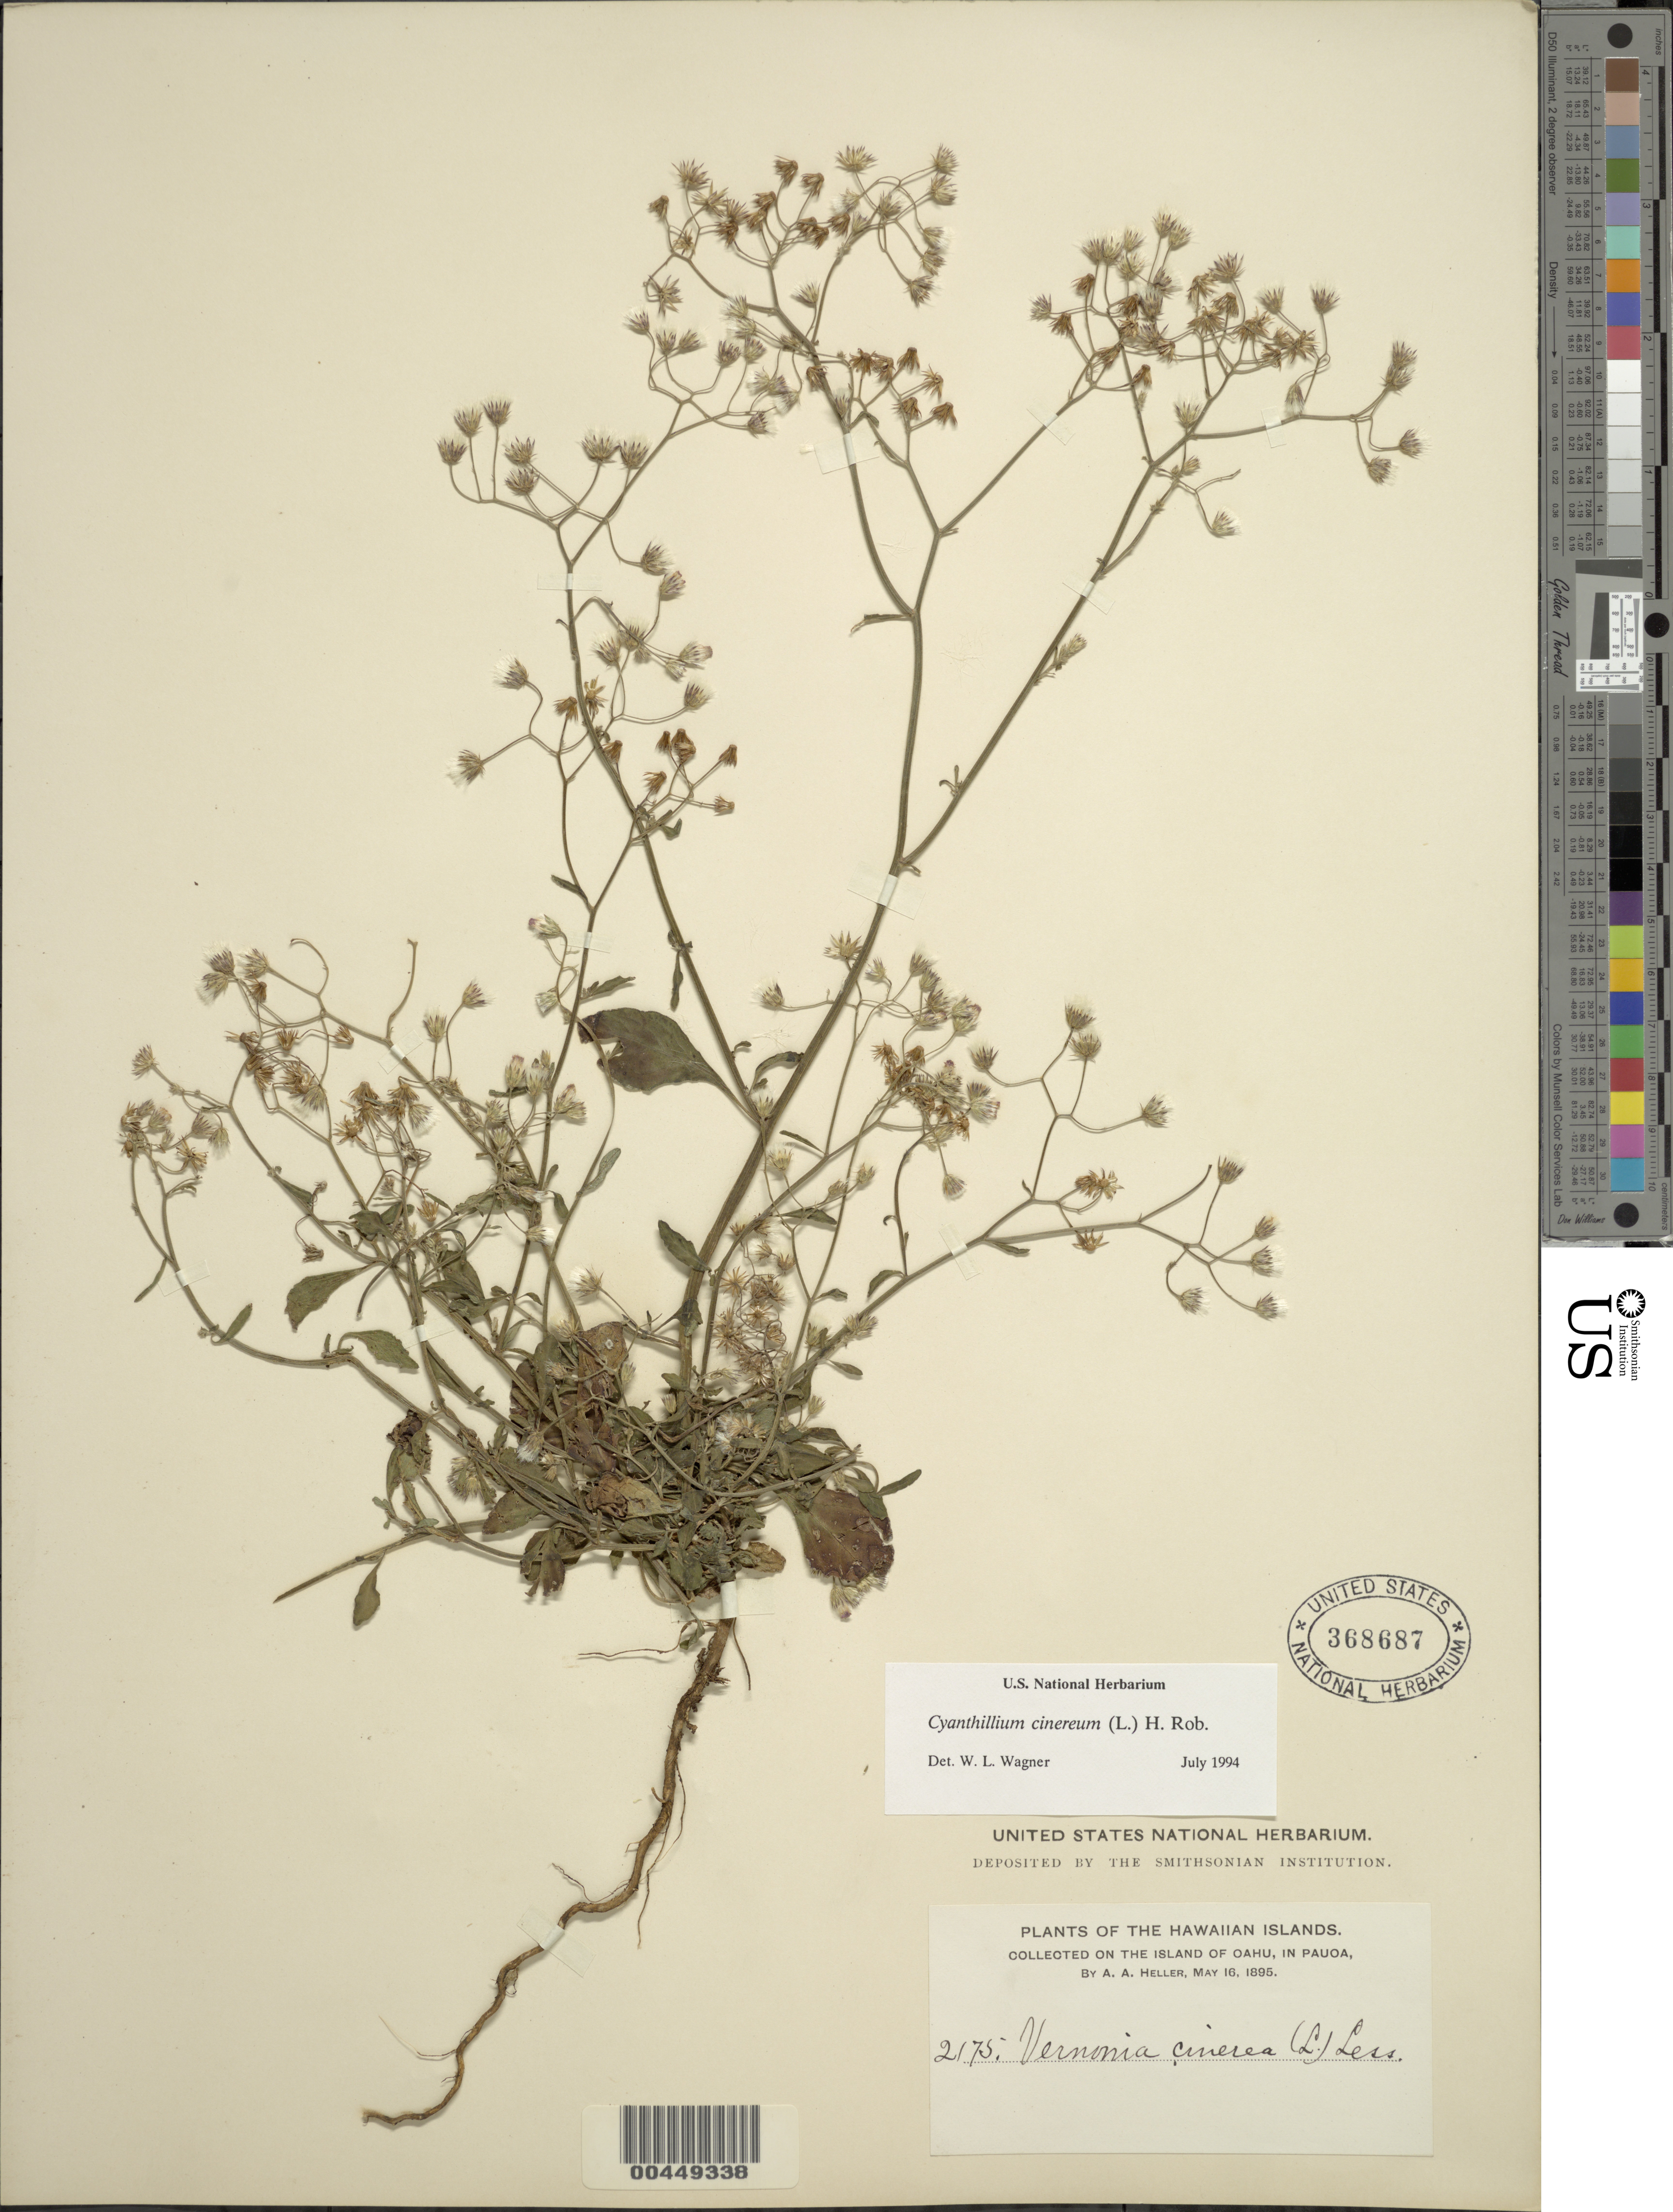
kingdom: Plantae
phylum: Tracheophyta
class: Magnoliopsida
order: Asterales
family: Asteraceae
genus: Cyanthillium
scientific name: Cyanthillium cinereum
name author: (L.) H. Rob.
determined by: Wagner, W. L., (BOT), Smithsonian Institution - National Museum of Natural History (UNITED STATES)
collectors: A. A. Heller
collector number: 2175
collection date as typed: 16 May 1896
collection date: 1896-05-16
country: United States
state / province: Hawaii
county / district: Honolulu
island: Oahu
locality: In Pauoa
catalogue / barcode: US 368687